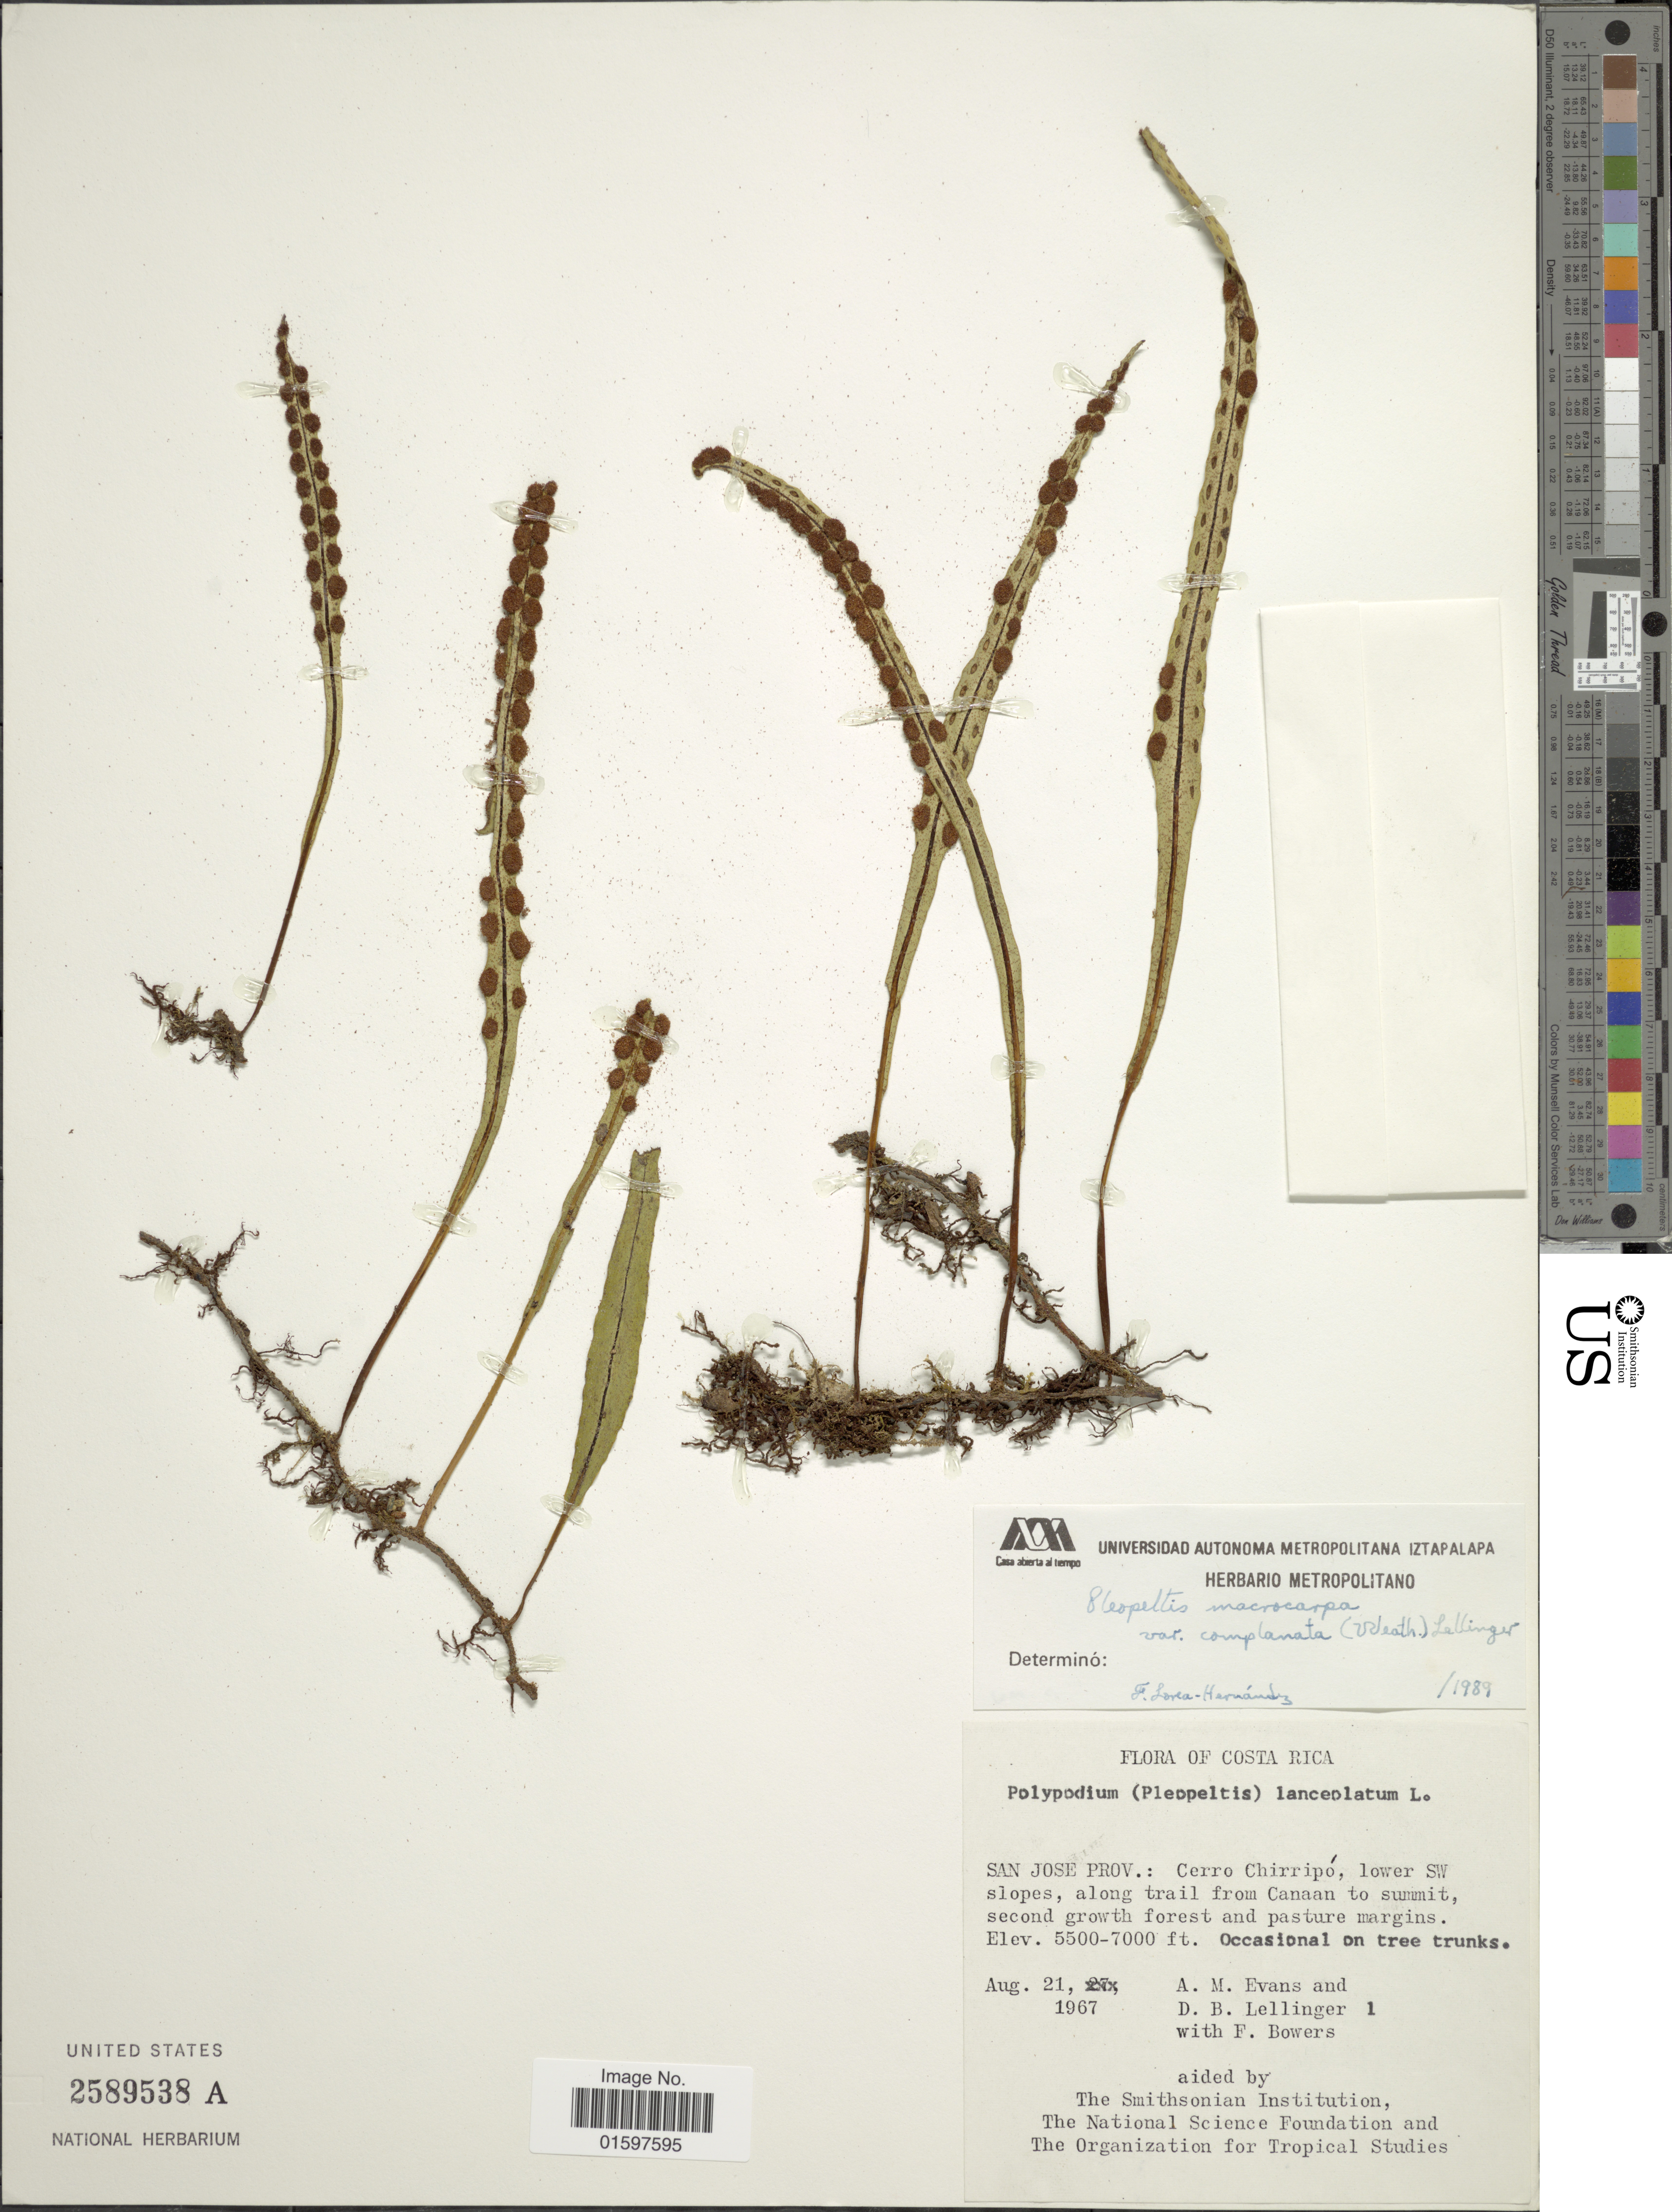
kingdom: Plantae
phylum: Tracheophyta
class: Polypodiopsida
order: Polypodiales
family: Polypodiaceae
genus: Pleopeltis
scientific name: Pleopeltis macrocarpa var. complanata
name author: (Weath.) Lellinger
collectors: A. M. Evans, D. B. Lellinger & F. Bowers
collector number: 1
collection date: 1967-08-21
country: Costa Rica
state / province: San José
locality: Cerro Chirripó, lower SW slopes, along trail from Canaan to summit, second growth forest and pasture margins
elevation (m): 1676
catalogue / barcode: US 2589538A